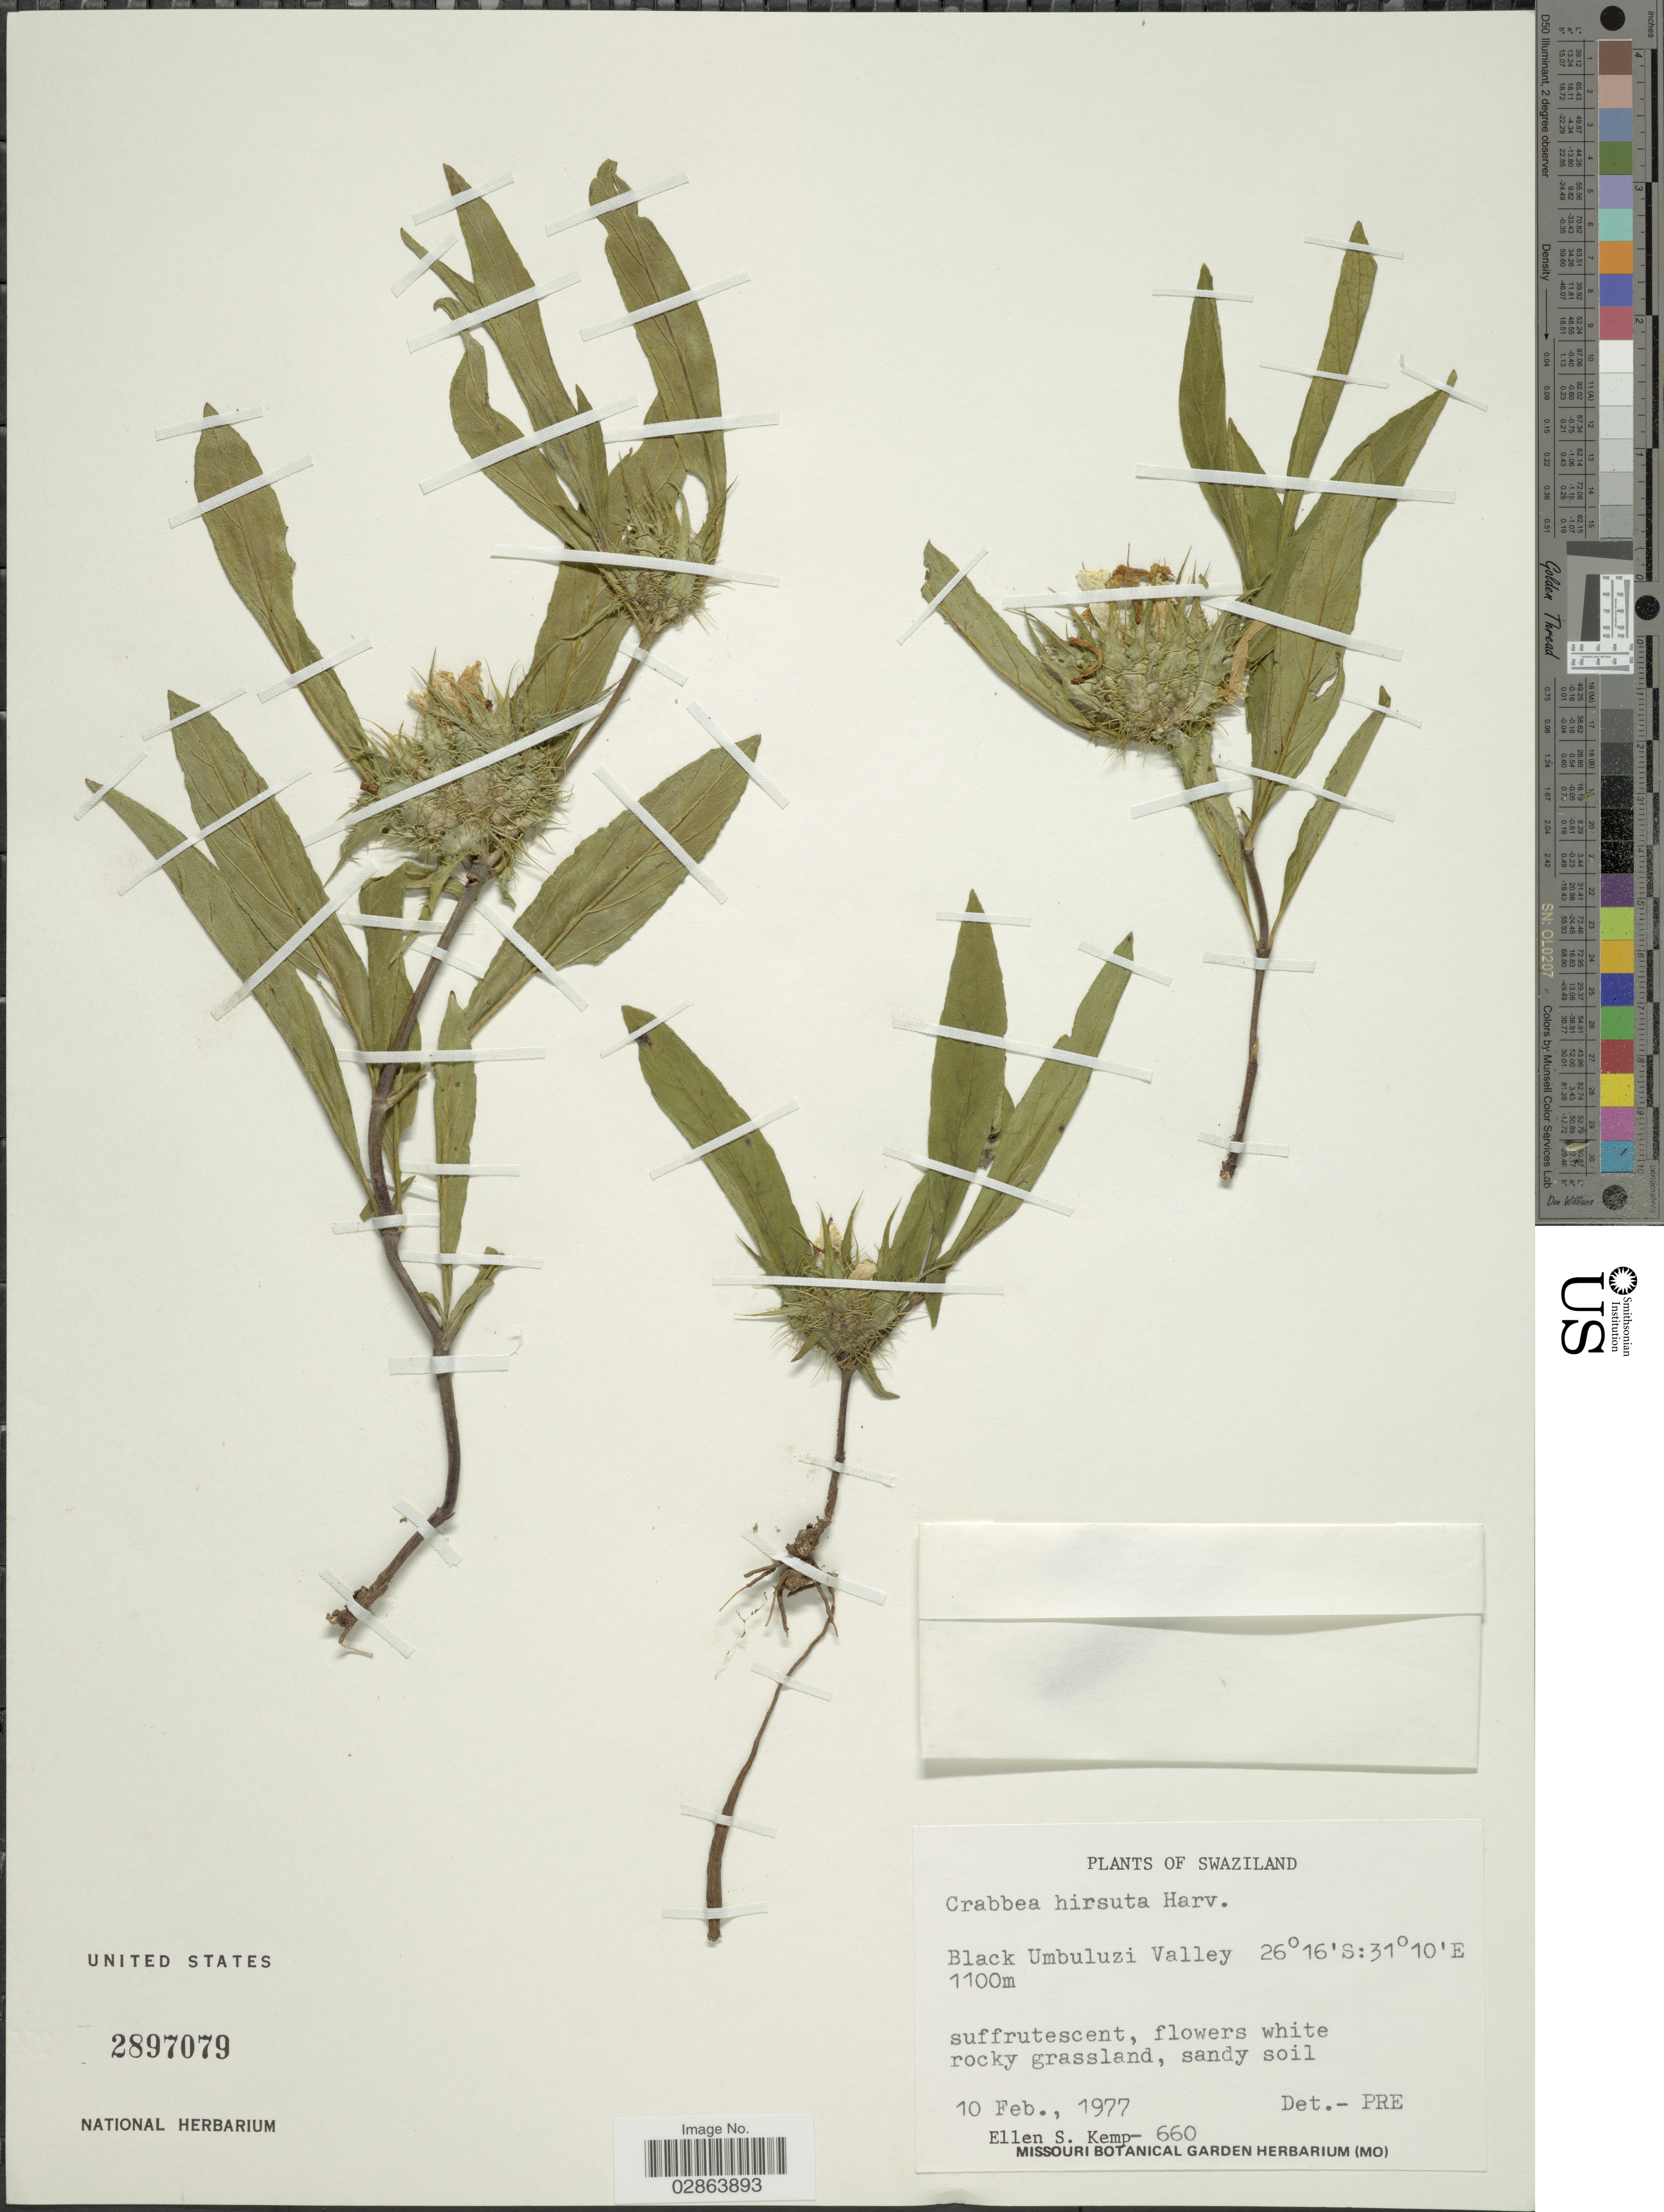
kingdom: Plantae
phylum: Tracheophyta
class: Magnoliopsida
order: Lamiales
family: Acanthaceae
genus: Crabbea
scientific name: Crabbea hirsuta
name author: Harv.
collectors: E. S. Kemp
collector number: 660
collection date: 1977-02-10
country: Eswatini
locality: Black Umbuluzi Valley.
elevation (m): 1100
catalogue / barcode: US 2897079